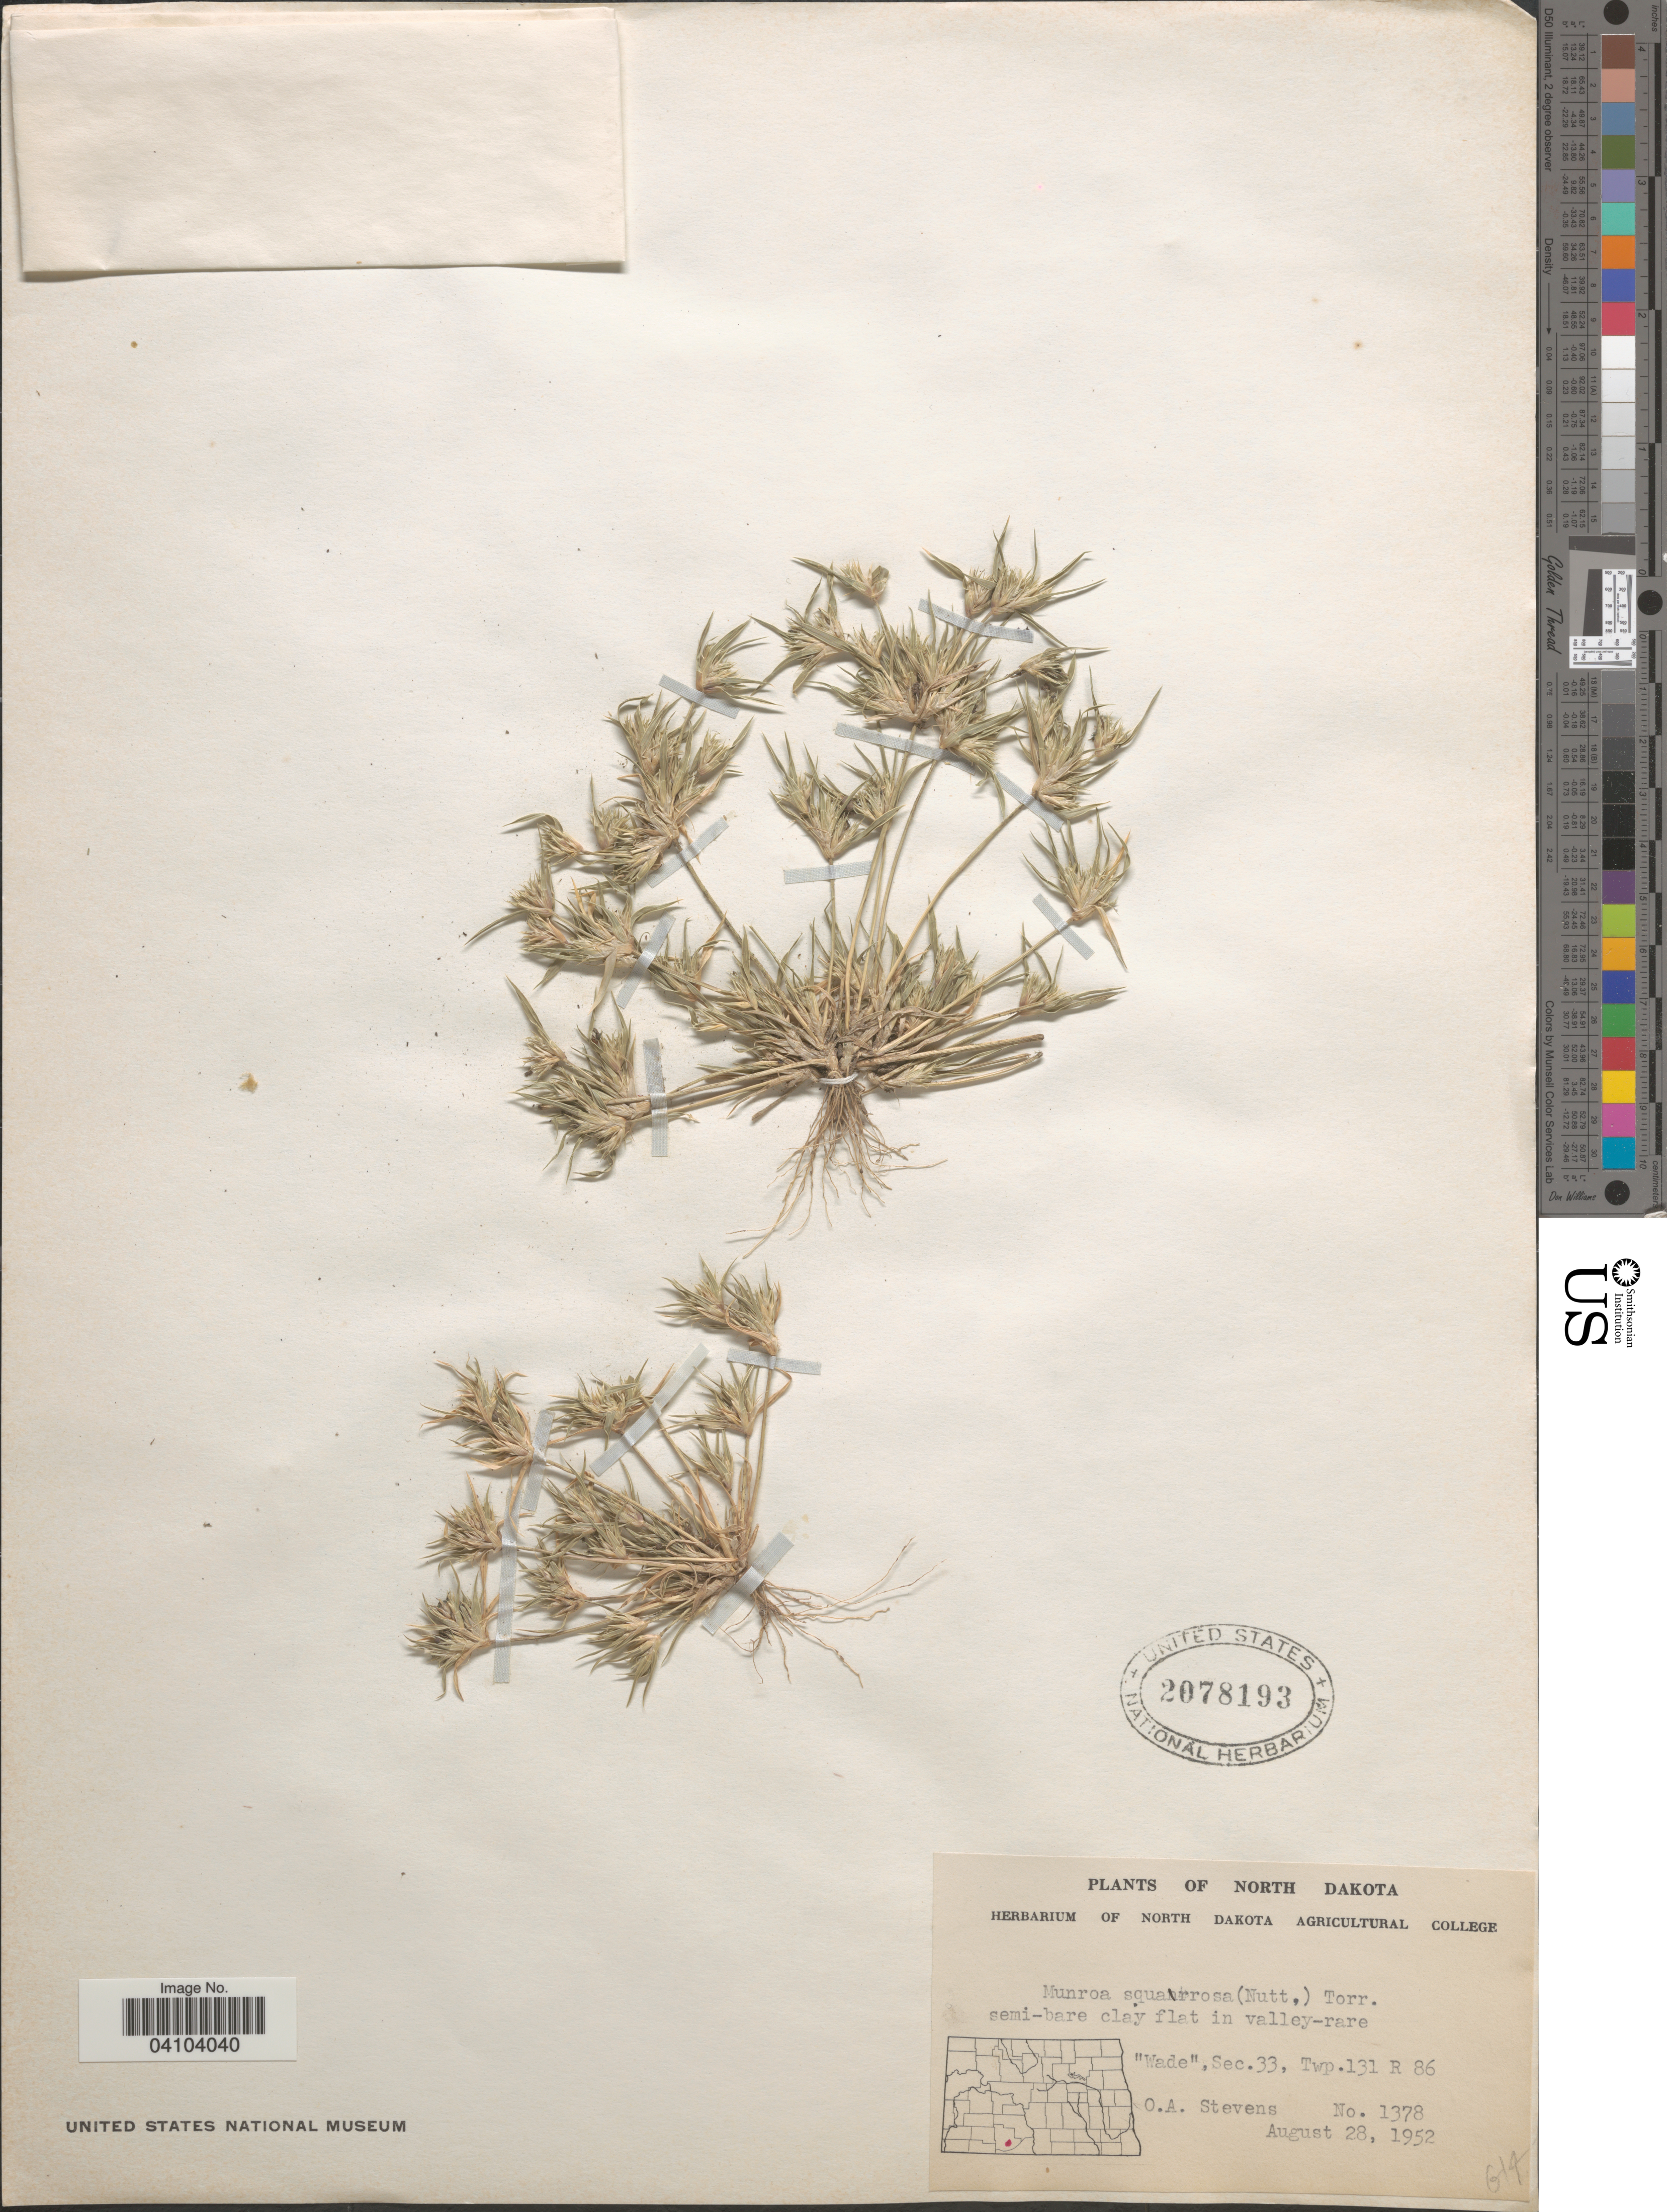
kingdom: Plantae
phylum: Tracheophyta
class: Liliopsida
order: Poales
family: Poaceae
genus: Munroa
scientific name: Munroa squarrosa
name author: (Nutt.) Torr.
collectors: O. A. Stevens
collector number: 1378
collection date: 1952-08-28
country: United States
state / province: North Dakota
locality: Wade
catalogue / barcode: US 2078193